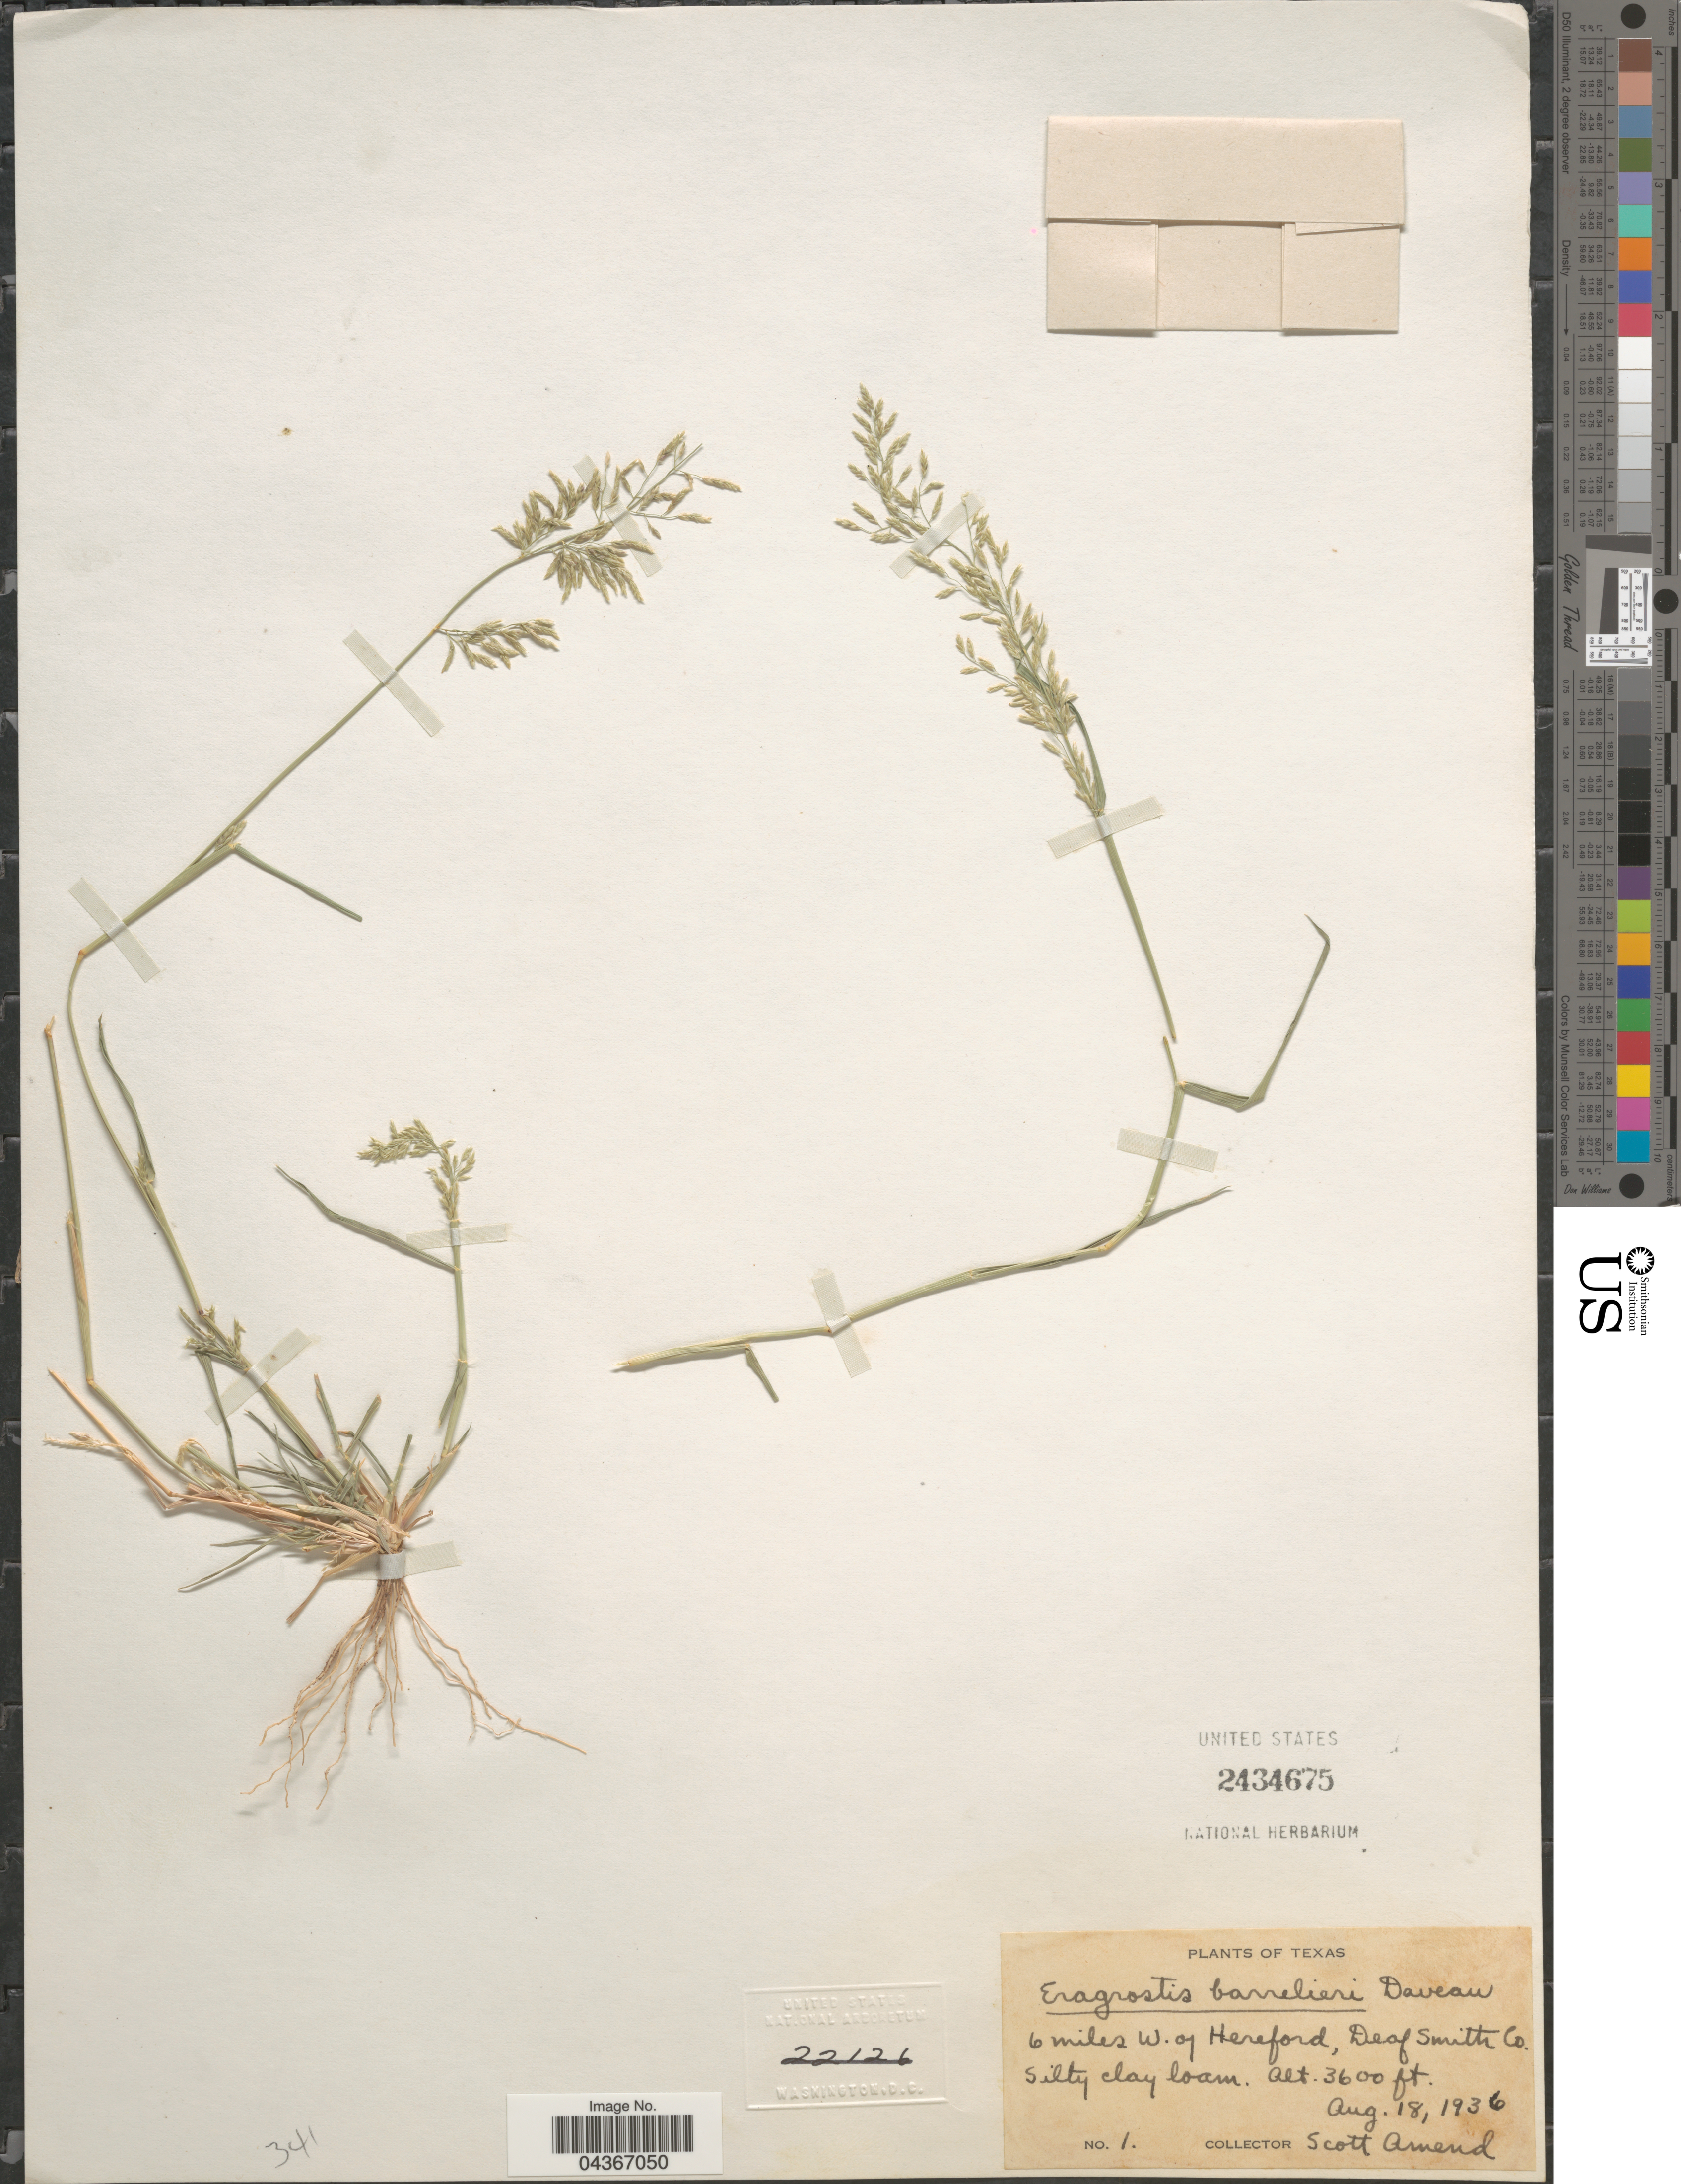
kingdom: Plantae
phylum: Tracheophyta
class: Liliopsida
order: Poales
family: Poaceae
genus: Eragrostis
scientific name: Eragrostis barrelieri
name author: Daveau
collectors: S. Amend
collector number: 1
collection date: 1936-08-18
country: United States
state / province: Texas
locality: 6 miles W. of Hereford, Deaf Smith Co.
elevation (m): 1097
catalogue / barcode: US 2434675